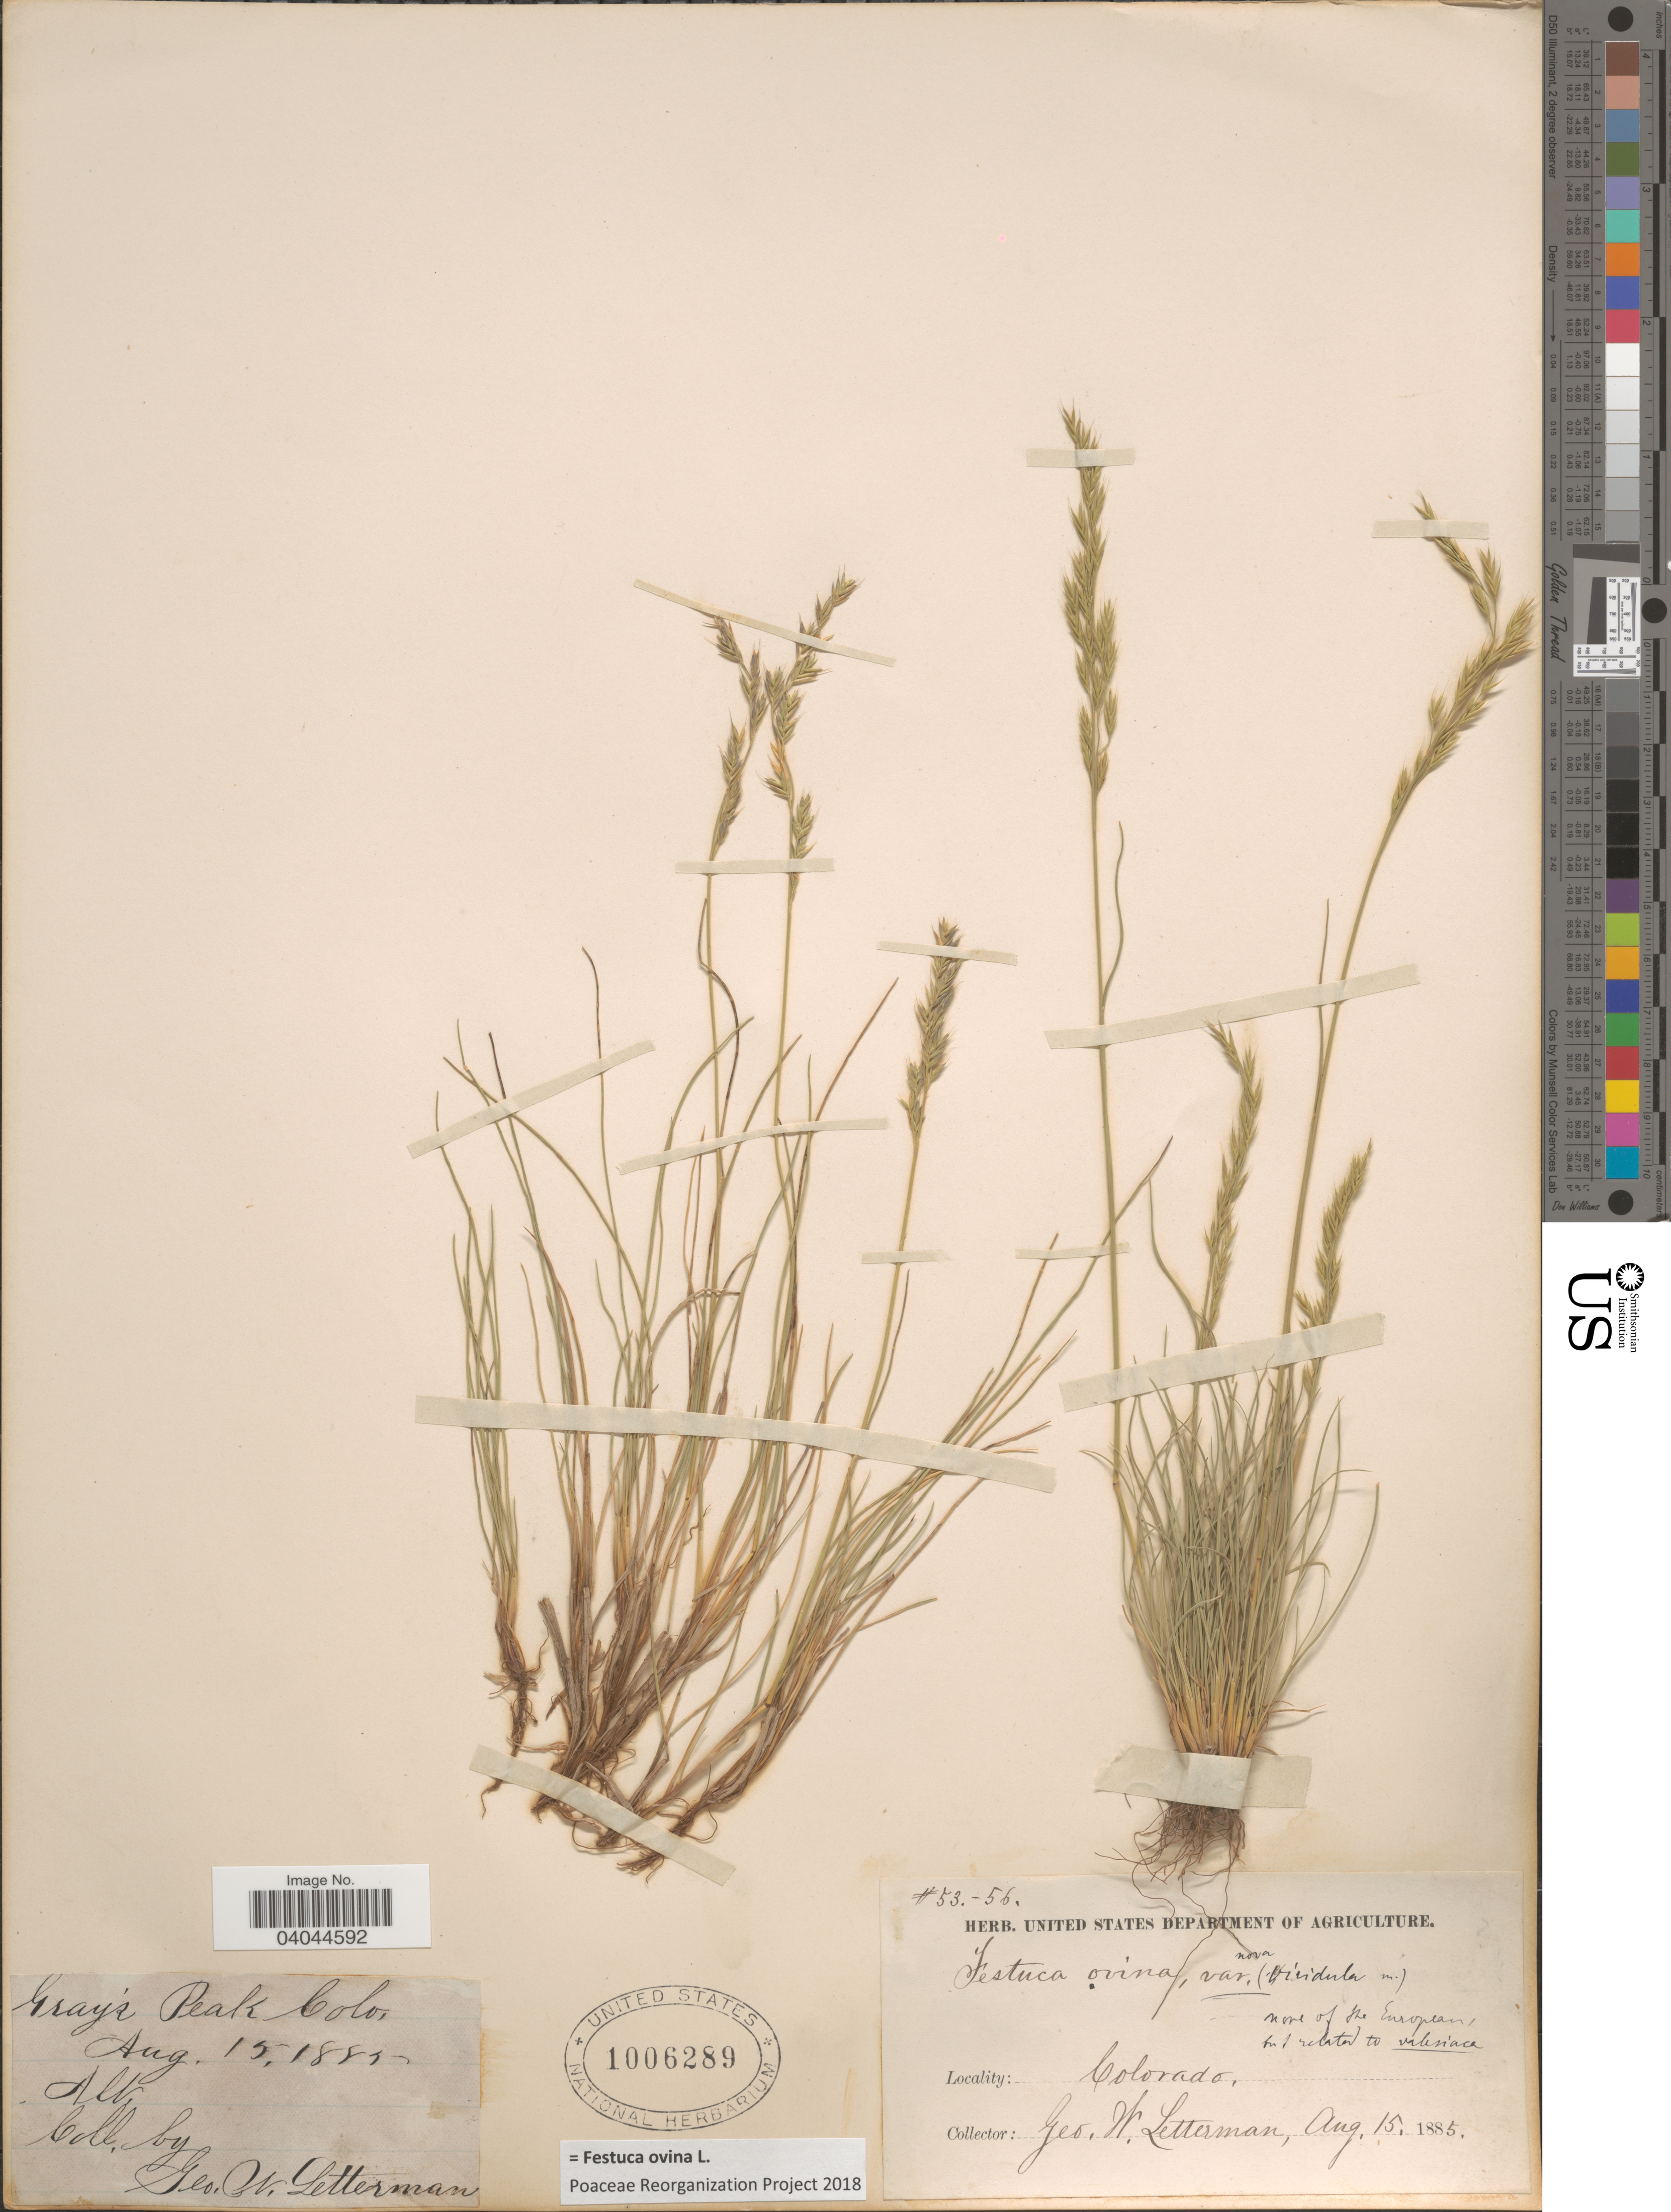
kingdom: Plantae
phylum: Tracheophyta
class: Liliopsida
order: Poales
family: Poaceae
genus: Festuca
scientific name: Festuca ovina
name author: L.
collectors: G. W. Letterman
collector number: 53-56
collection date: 1885-08-15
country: United States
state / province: Colorado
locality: Gray's Peak.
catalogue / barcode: US 1006289